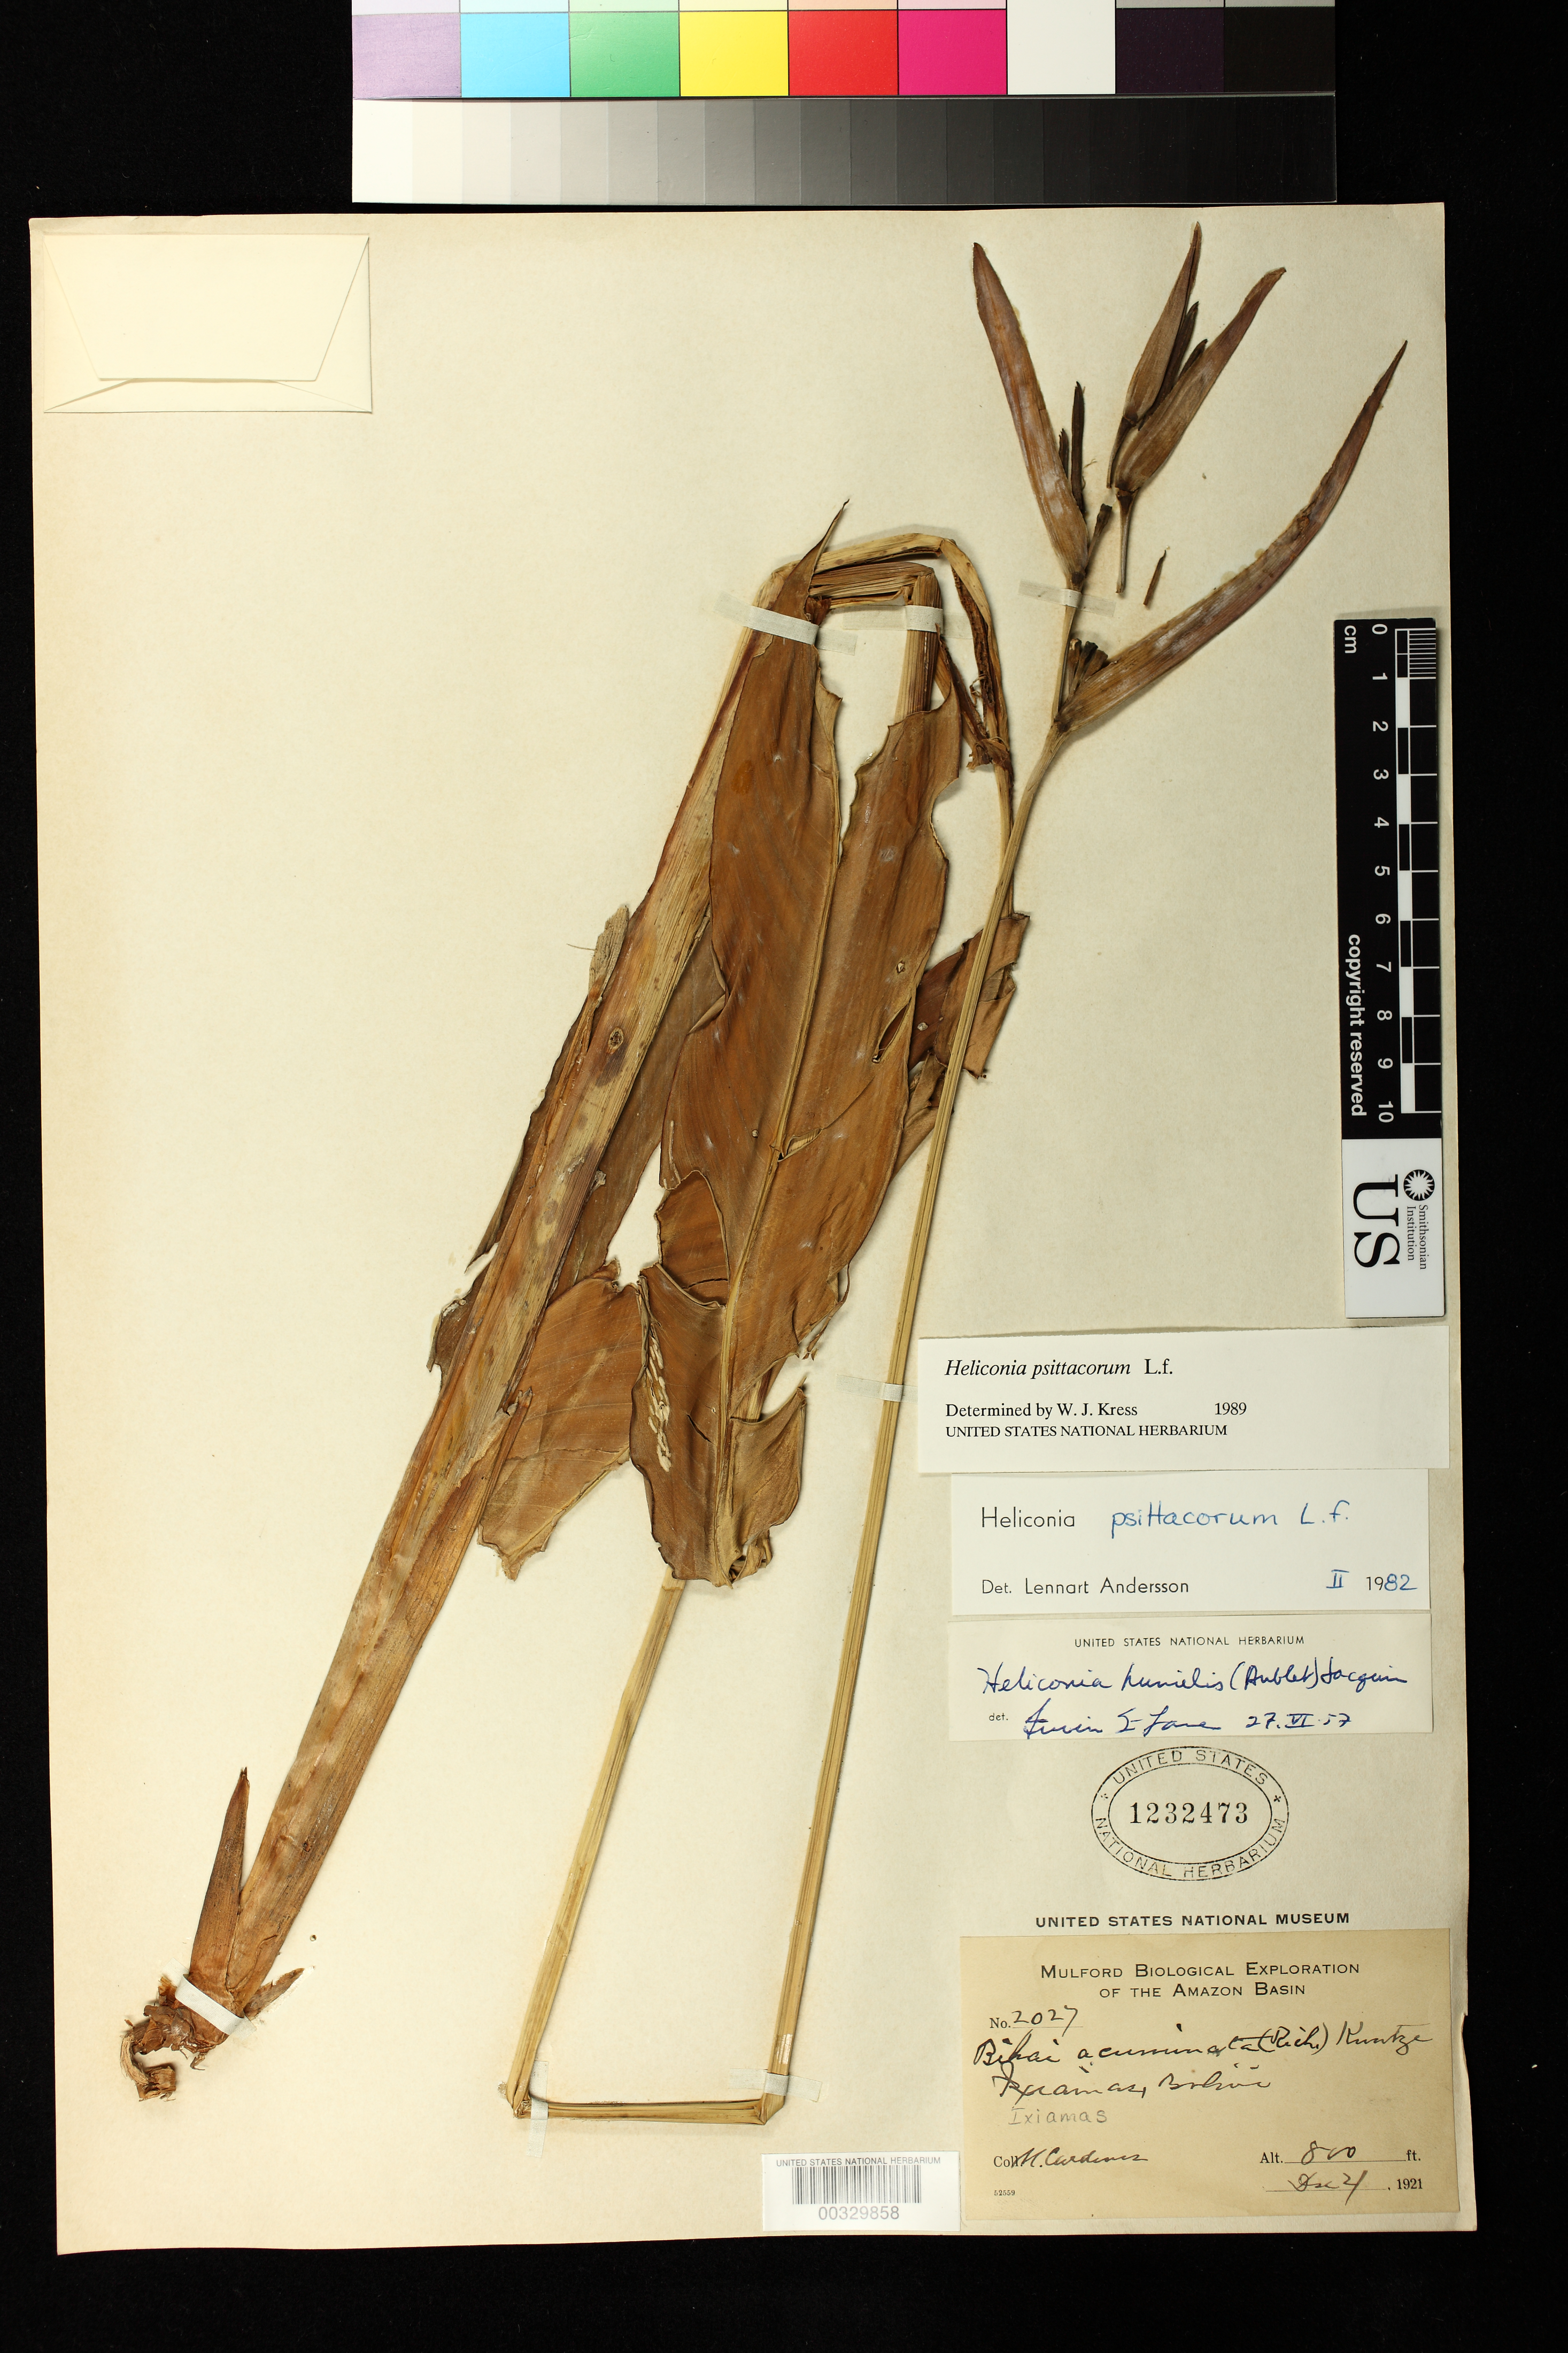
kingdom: Plantae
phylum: Tracheophyta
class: Liliopsida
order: Zingiberales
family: Heliconiaceae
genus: Heliconia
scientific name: Heliconia psittacorum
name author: L. f.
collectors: M. Cárdenas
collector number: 2027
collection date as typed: Dec. 2, 1921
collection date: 1921-12-02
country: Bolivia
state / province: La Paz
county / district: Iturralde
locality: Ixiamas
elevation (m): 244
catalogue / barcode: US 1232473